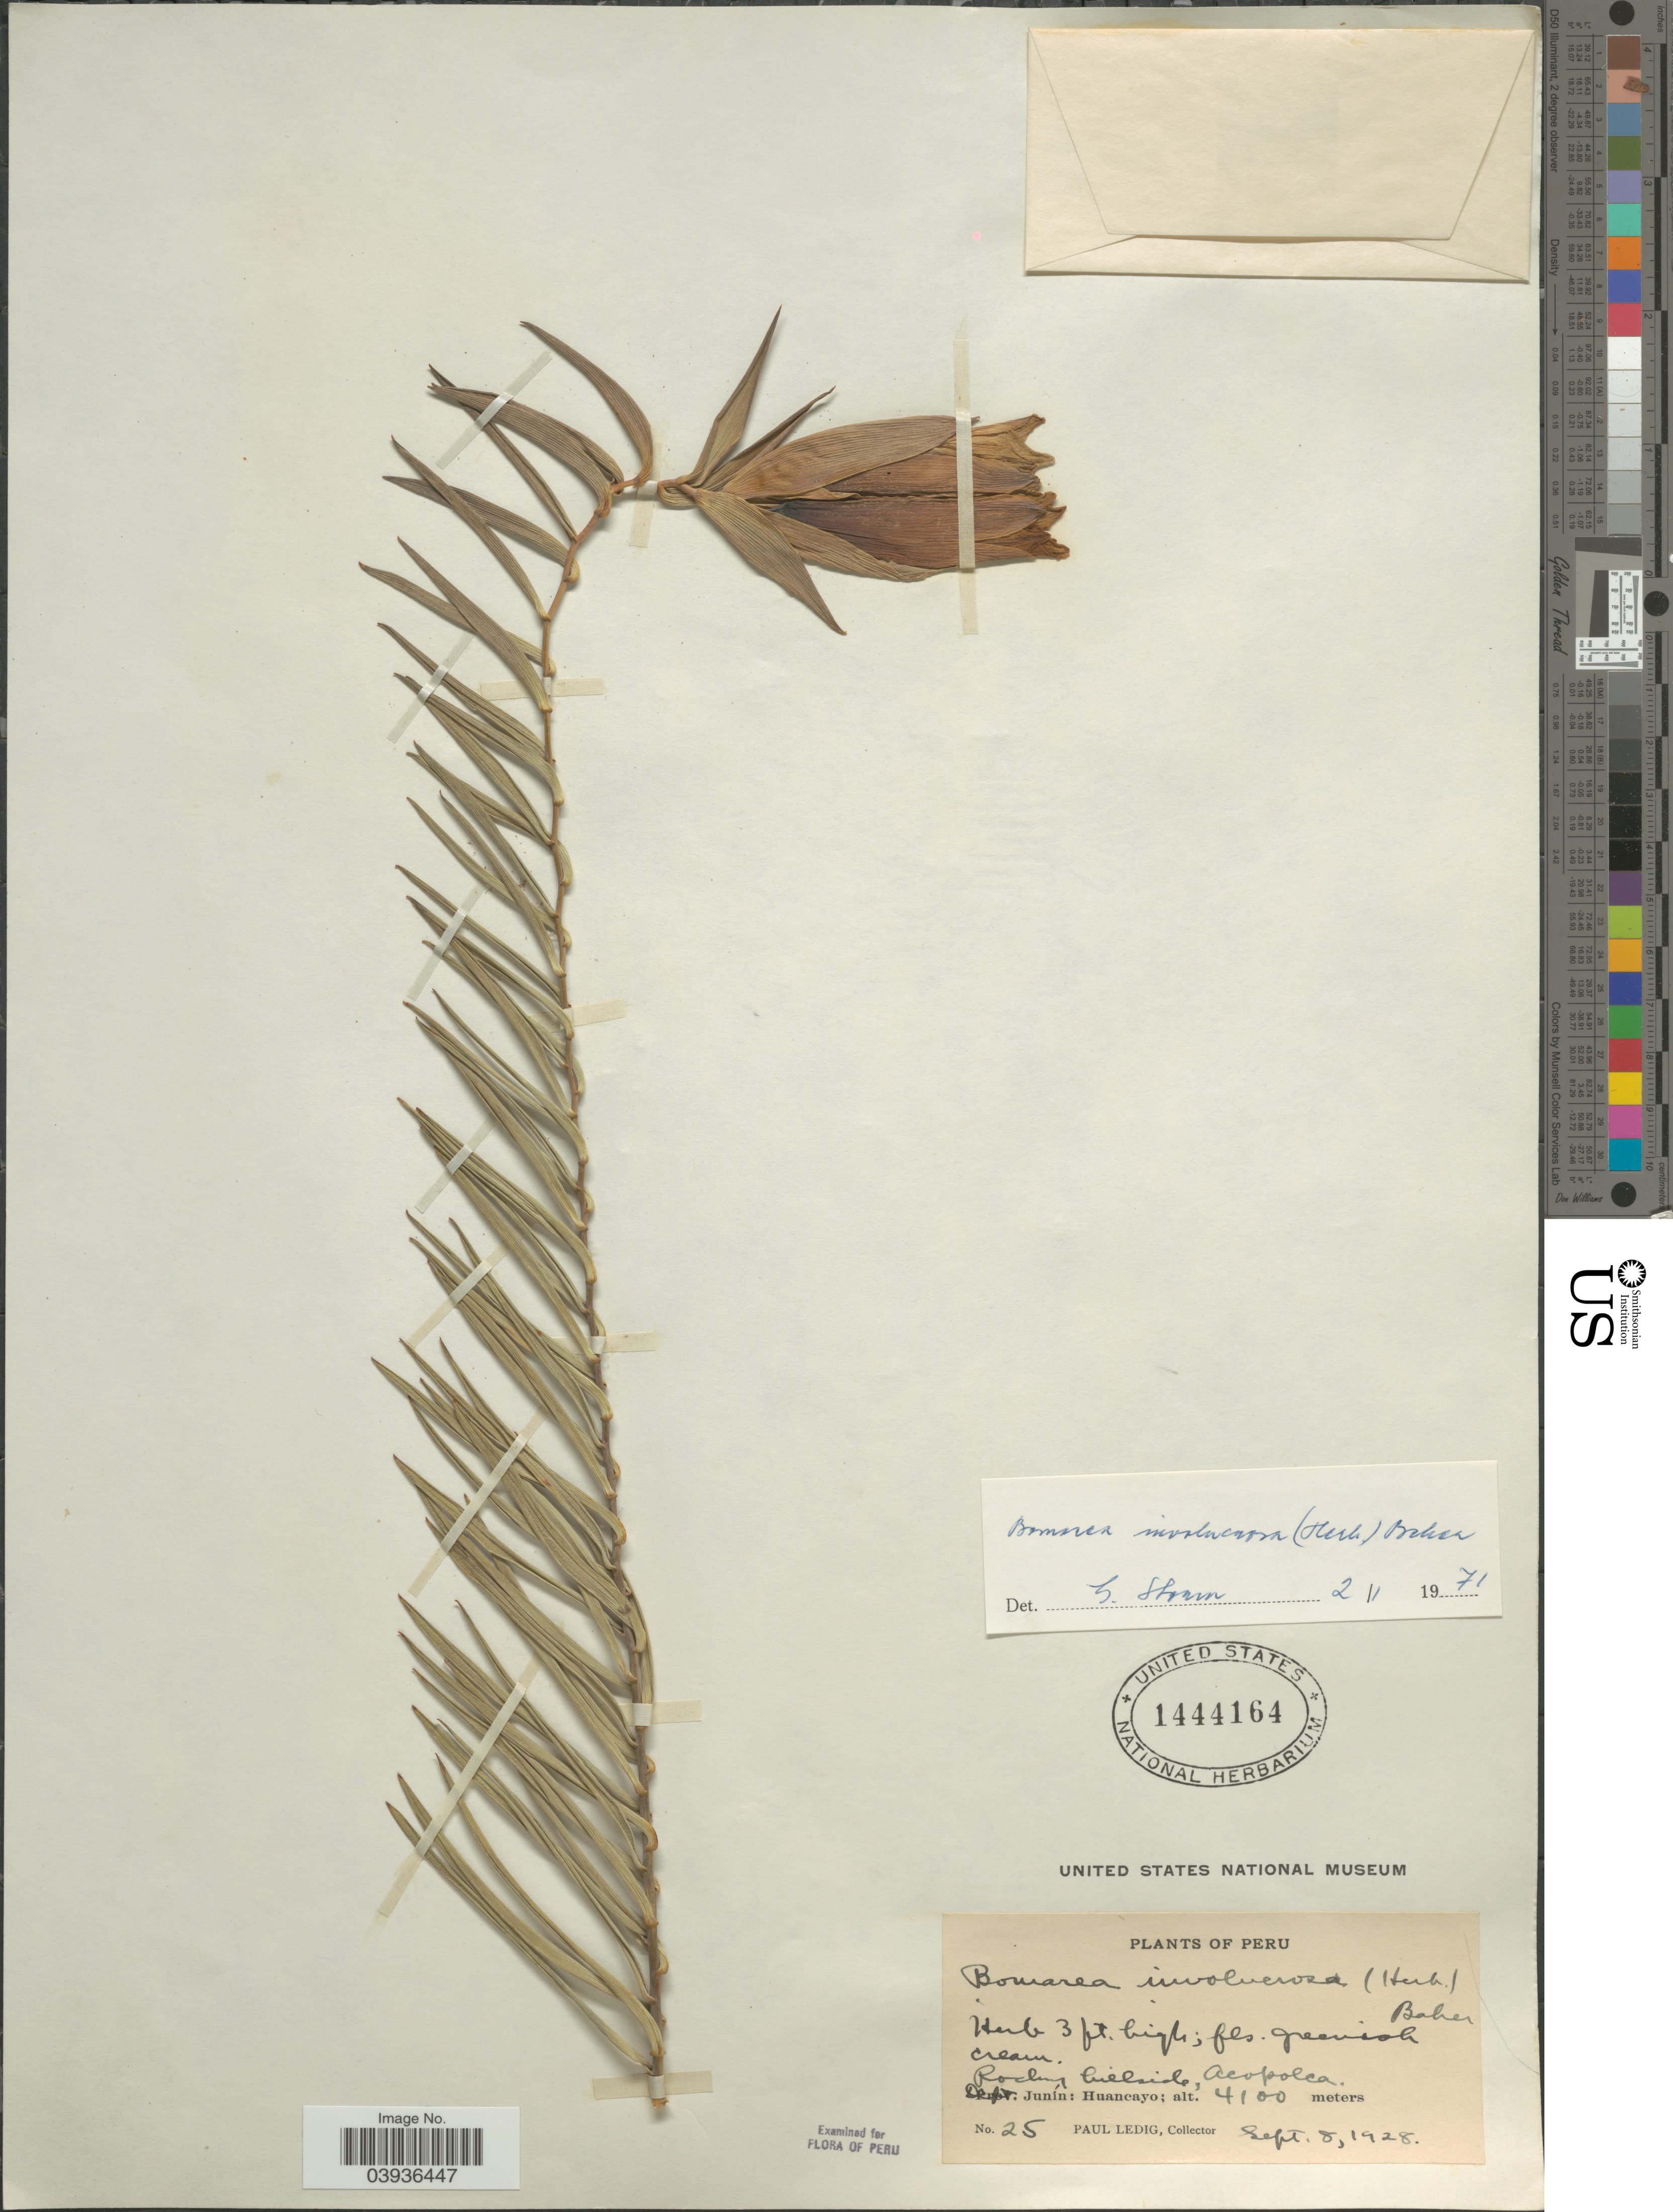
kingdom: Plantae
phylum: Tracheophyta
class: Liliopsida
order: Liliales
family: Alstroemeriaceae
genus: Bomarea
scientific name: Bomarea involucrosa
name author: (Herb.) Baker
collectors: P. Ledig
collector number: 25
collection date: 1928-09-08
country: Peru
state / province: Junín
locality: Acopolca. Dept. Junín: Huancayo.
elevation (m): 4100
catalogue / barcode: US 1444164